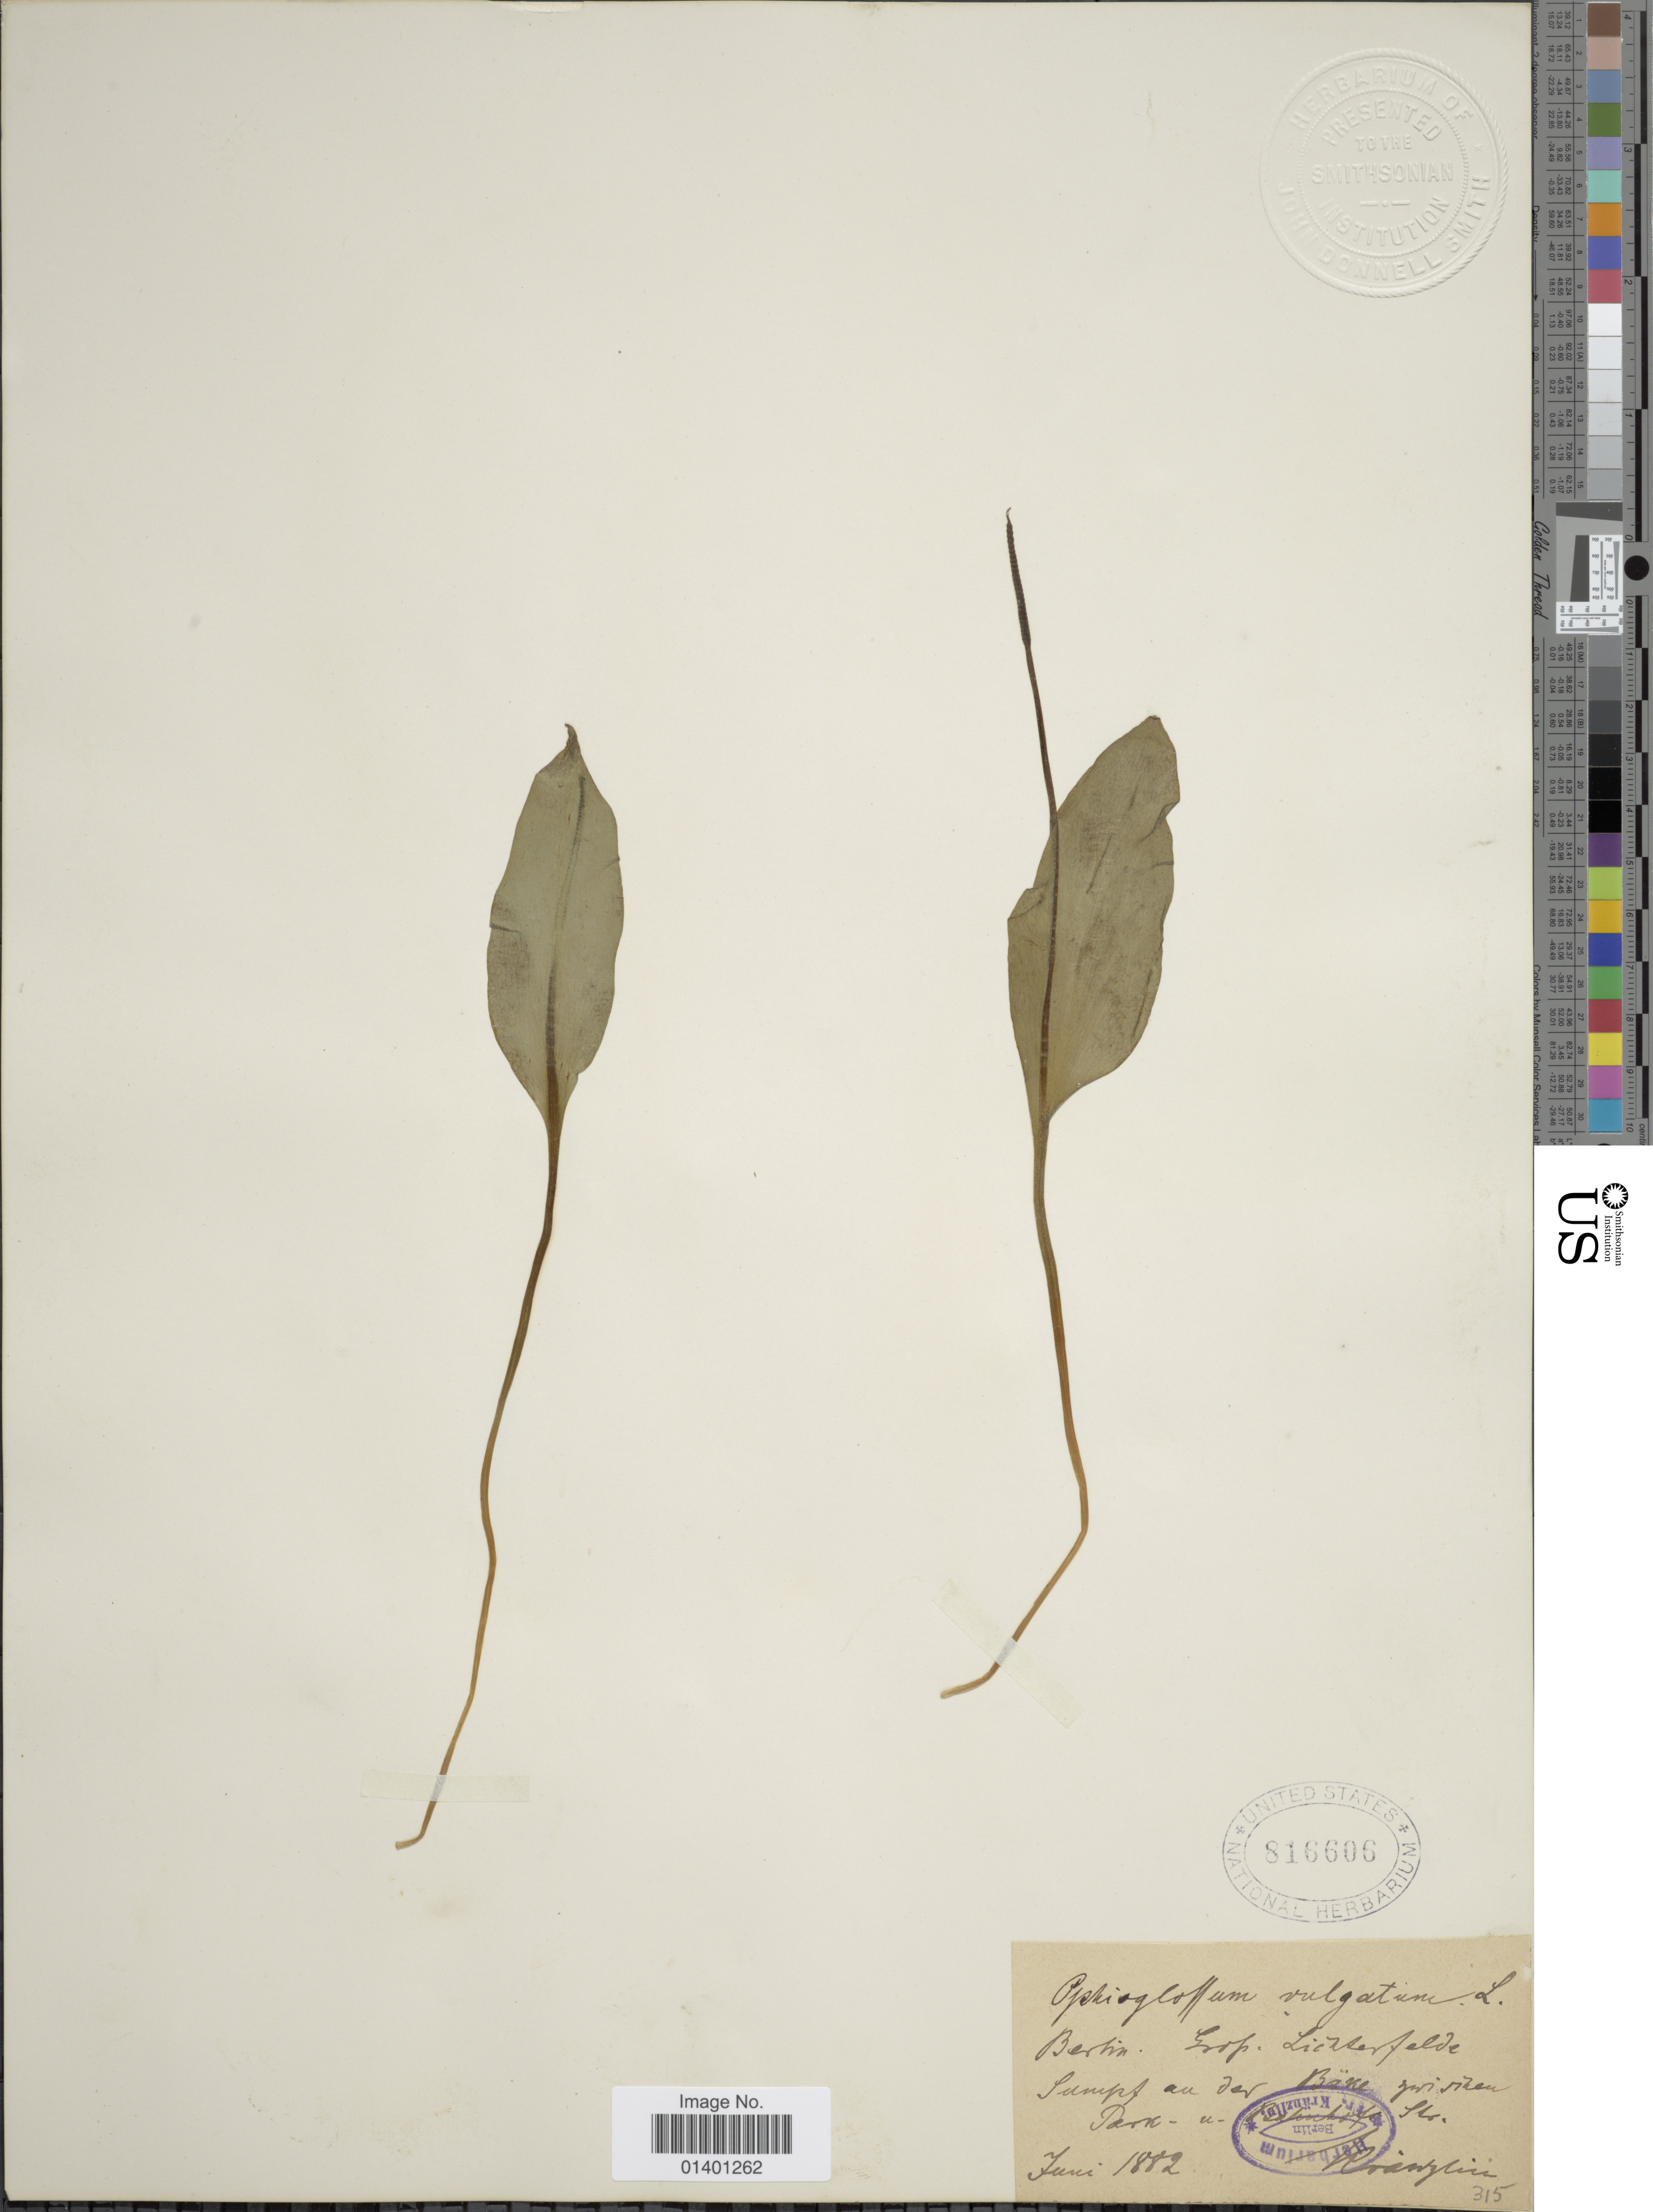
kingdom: Plantae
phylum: Tracheophyta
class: Polypodiopsida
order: Ophioglossales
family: Ophioglossaceae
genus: Ophioglossum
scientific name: Ophioglossum vulgatum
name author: L.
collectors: Roughlin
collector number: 315?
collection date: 1882-06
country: Germany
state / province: Berlin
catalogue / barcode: US 816606